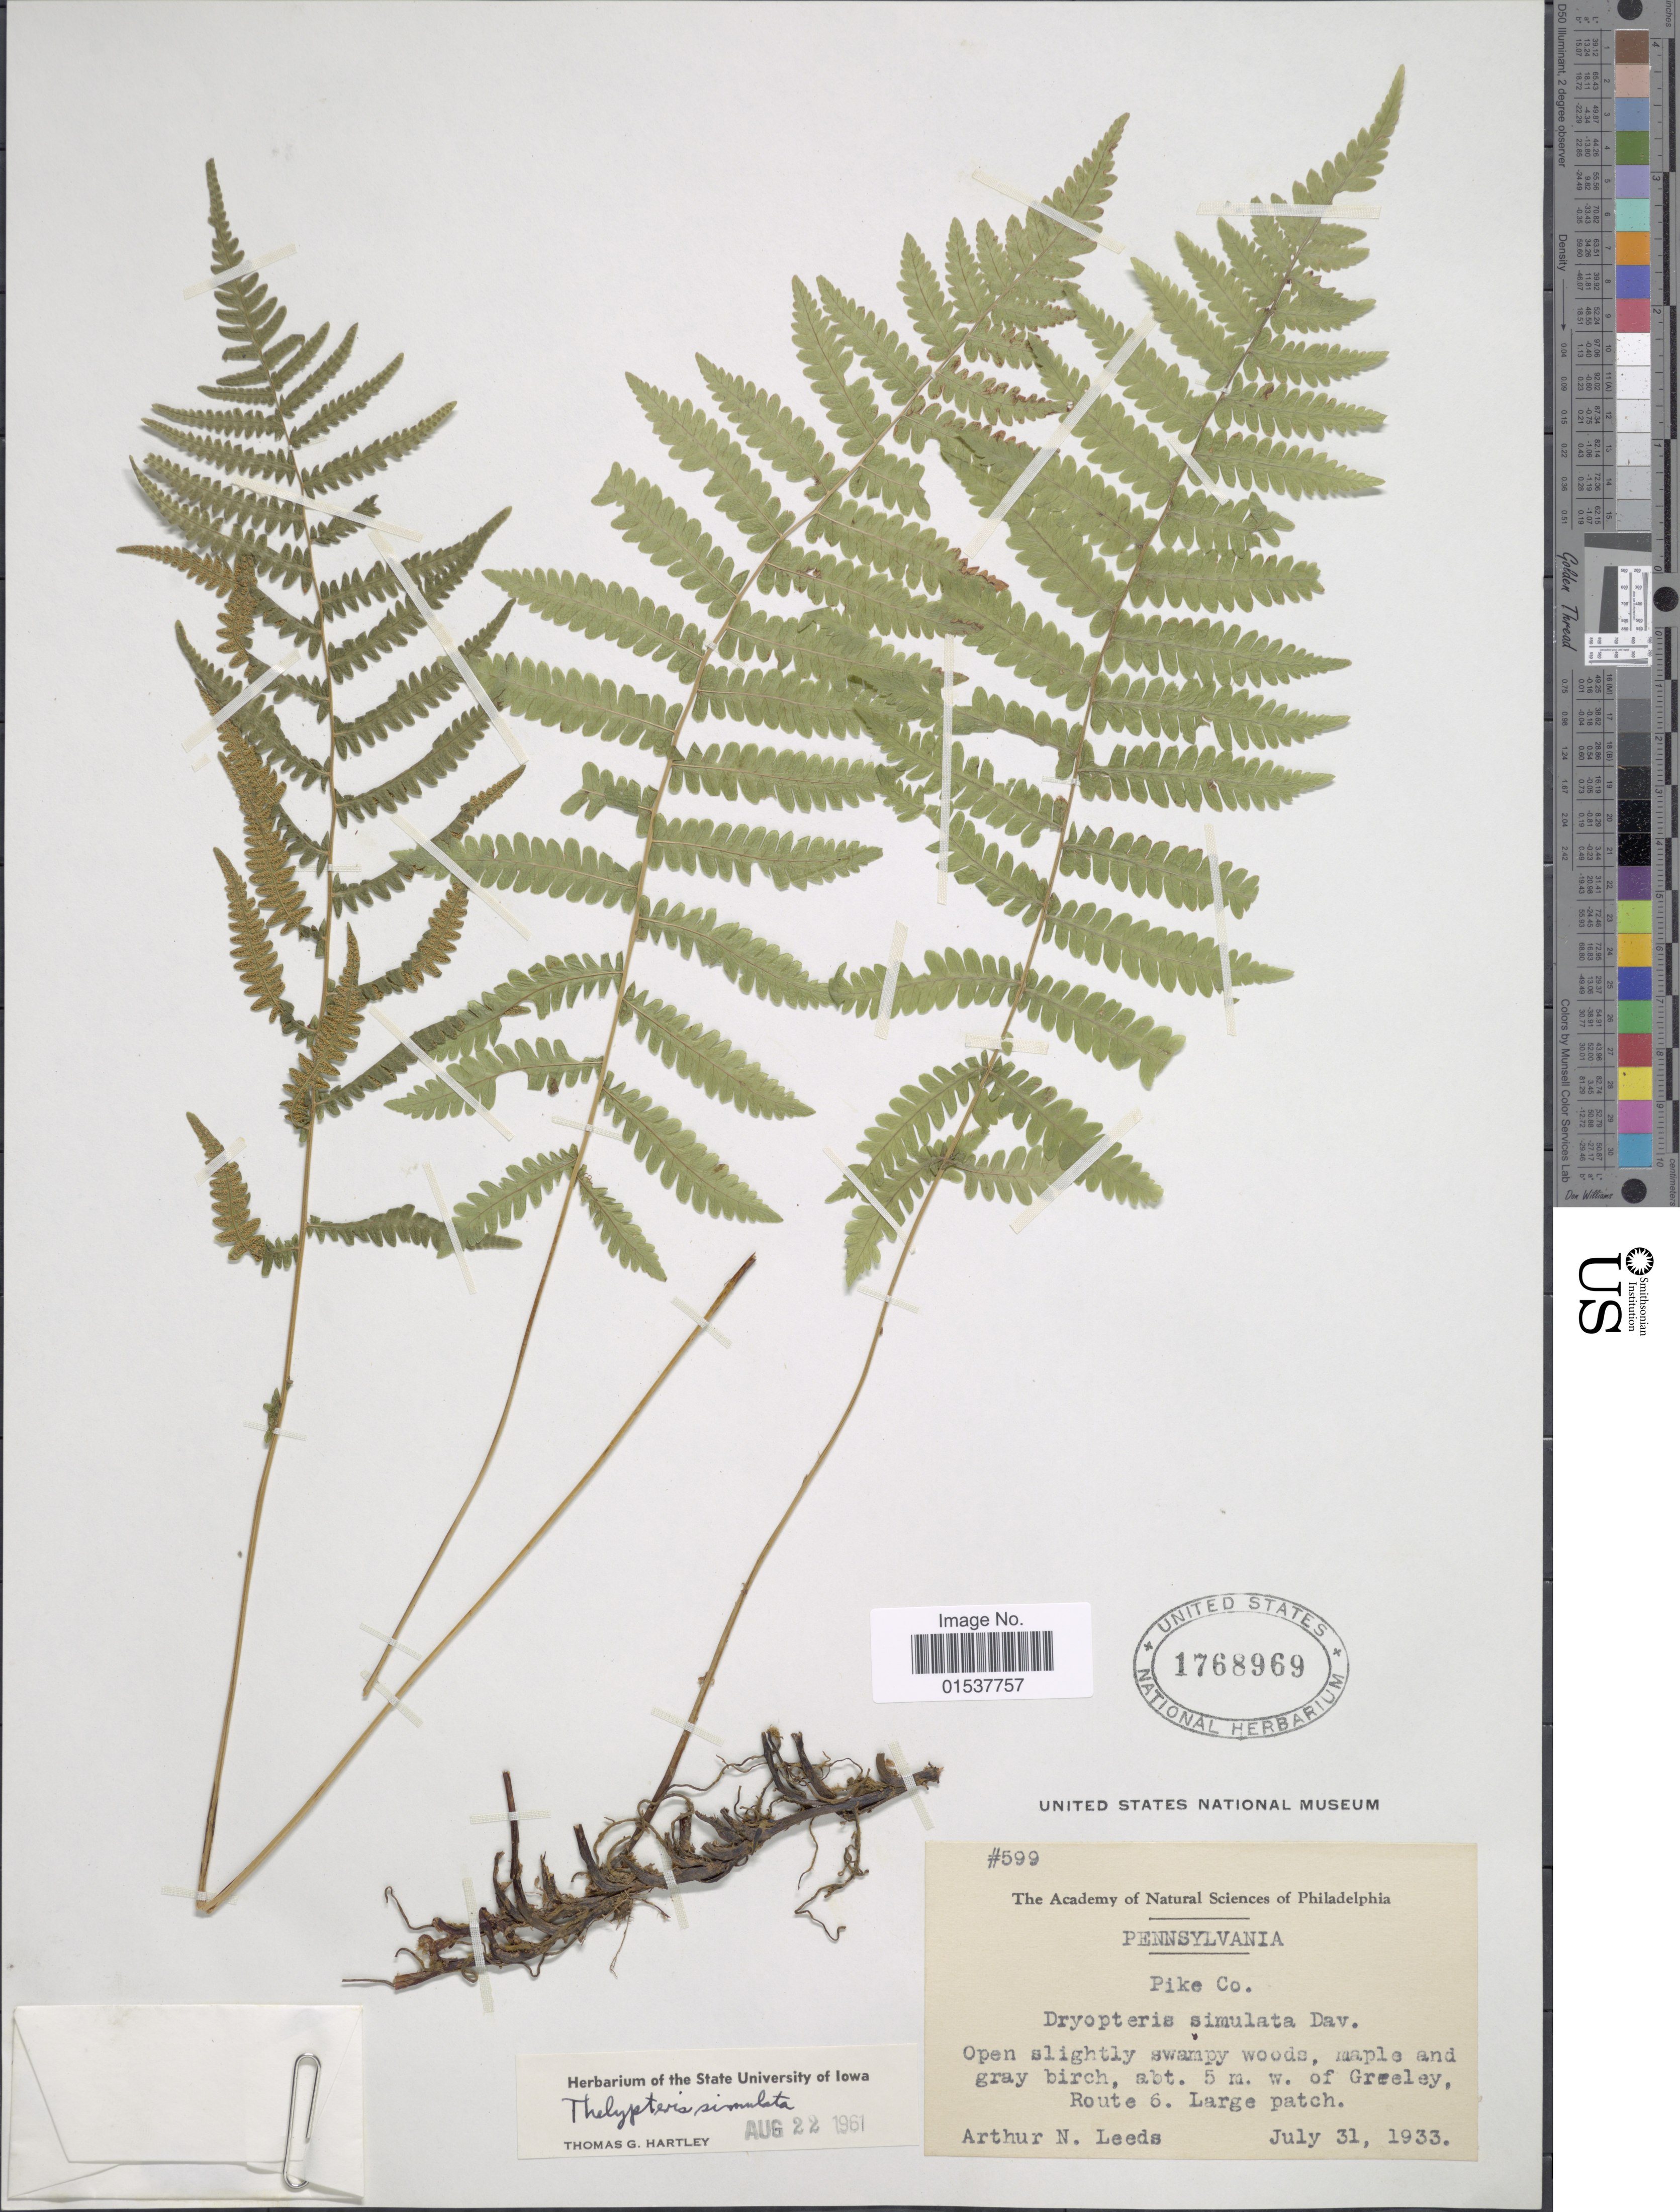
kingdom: Plantae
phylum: Tracheophyta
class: Polypodiopsida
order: Polypodiales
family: Thelypteridaceae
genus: Parathelypteris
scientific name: Parathelypteris simulata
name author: (Davenp.) Holttum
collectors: A. N. Leeds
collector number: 599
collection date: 1933-07-31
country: United States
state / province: Pennsylvania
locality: Pike Co., abt. 5 m. w. of Greeley Route 6, large path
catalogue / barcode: US 1768969